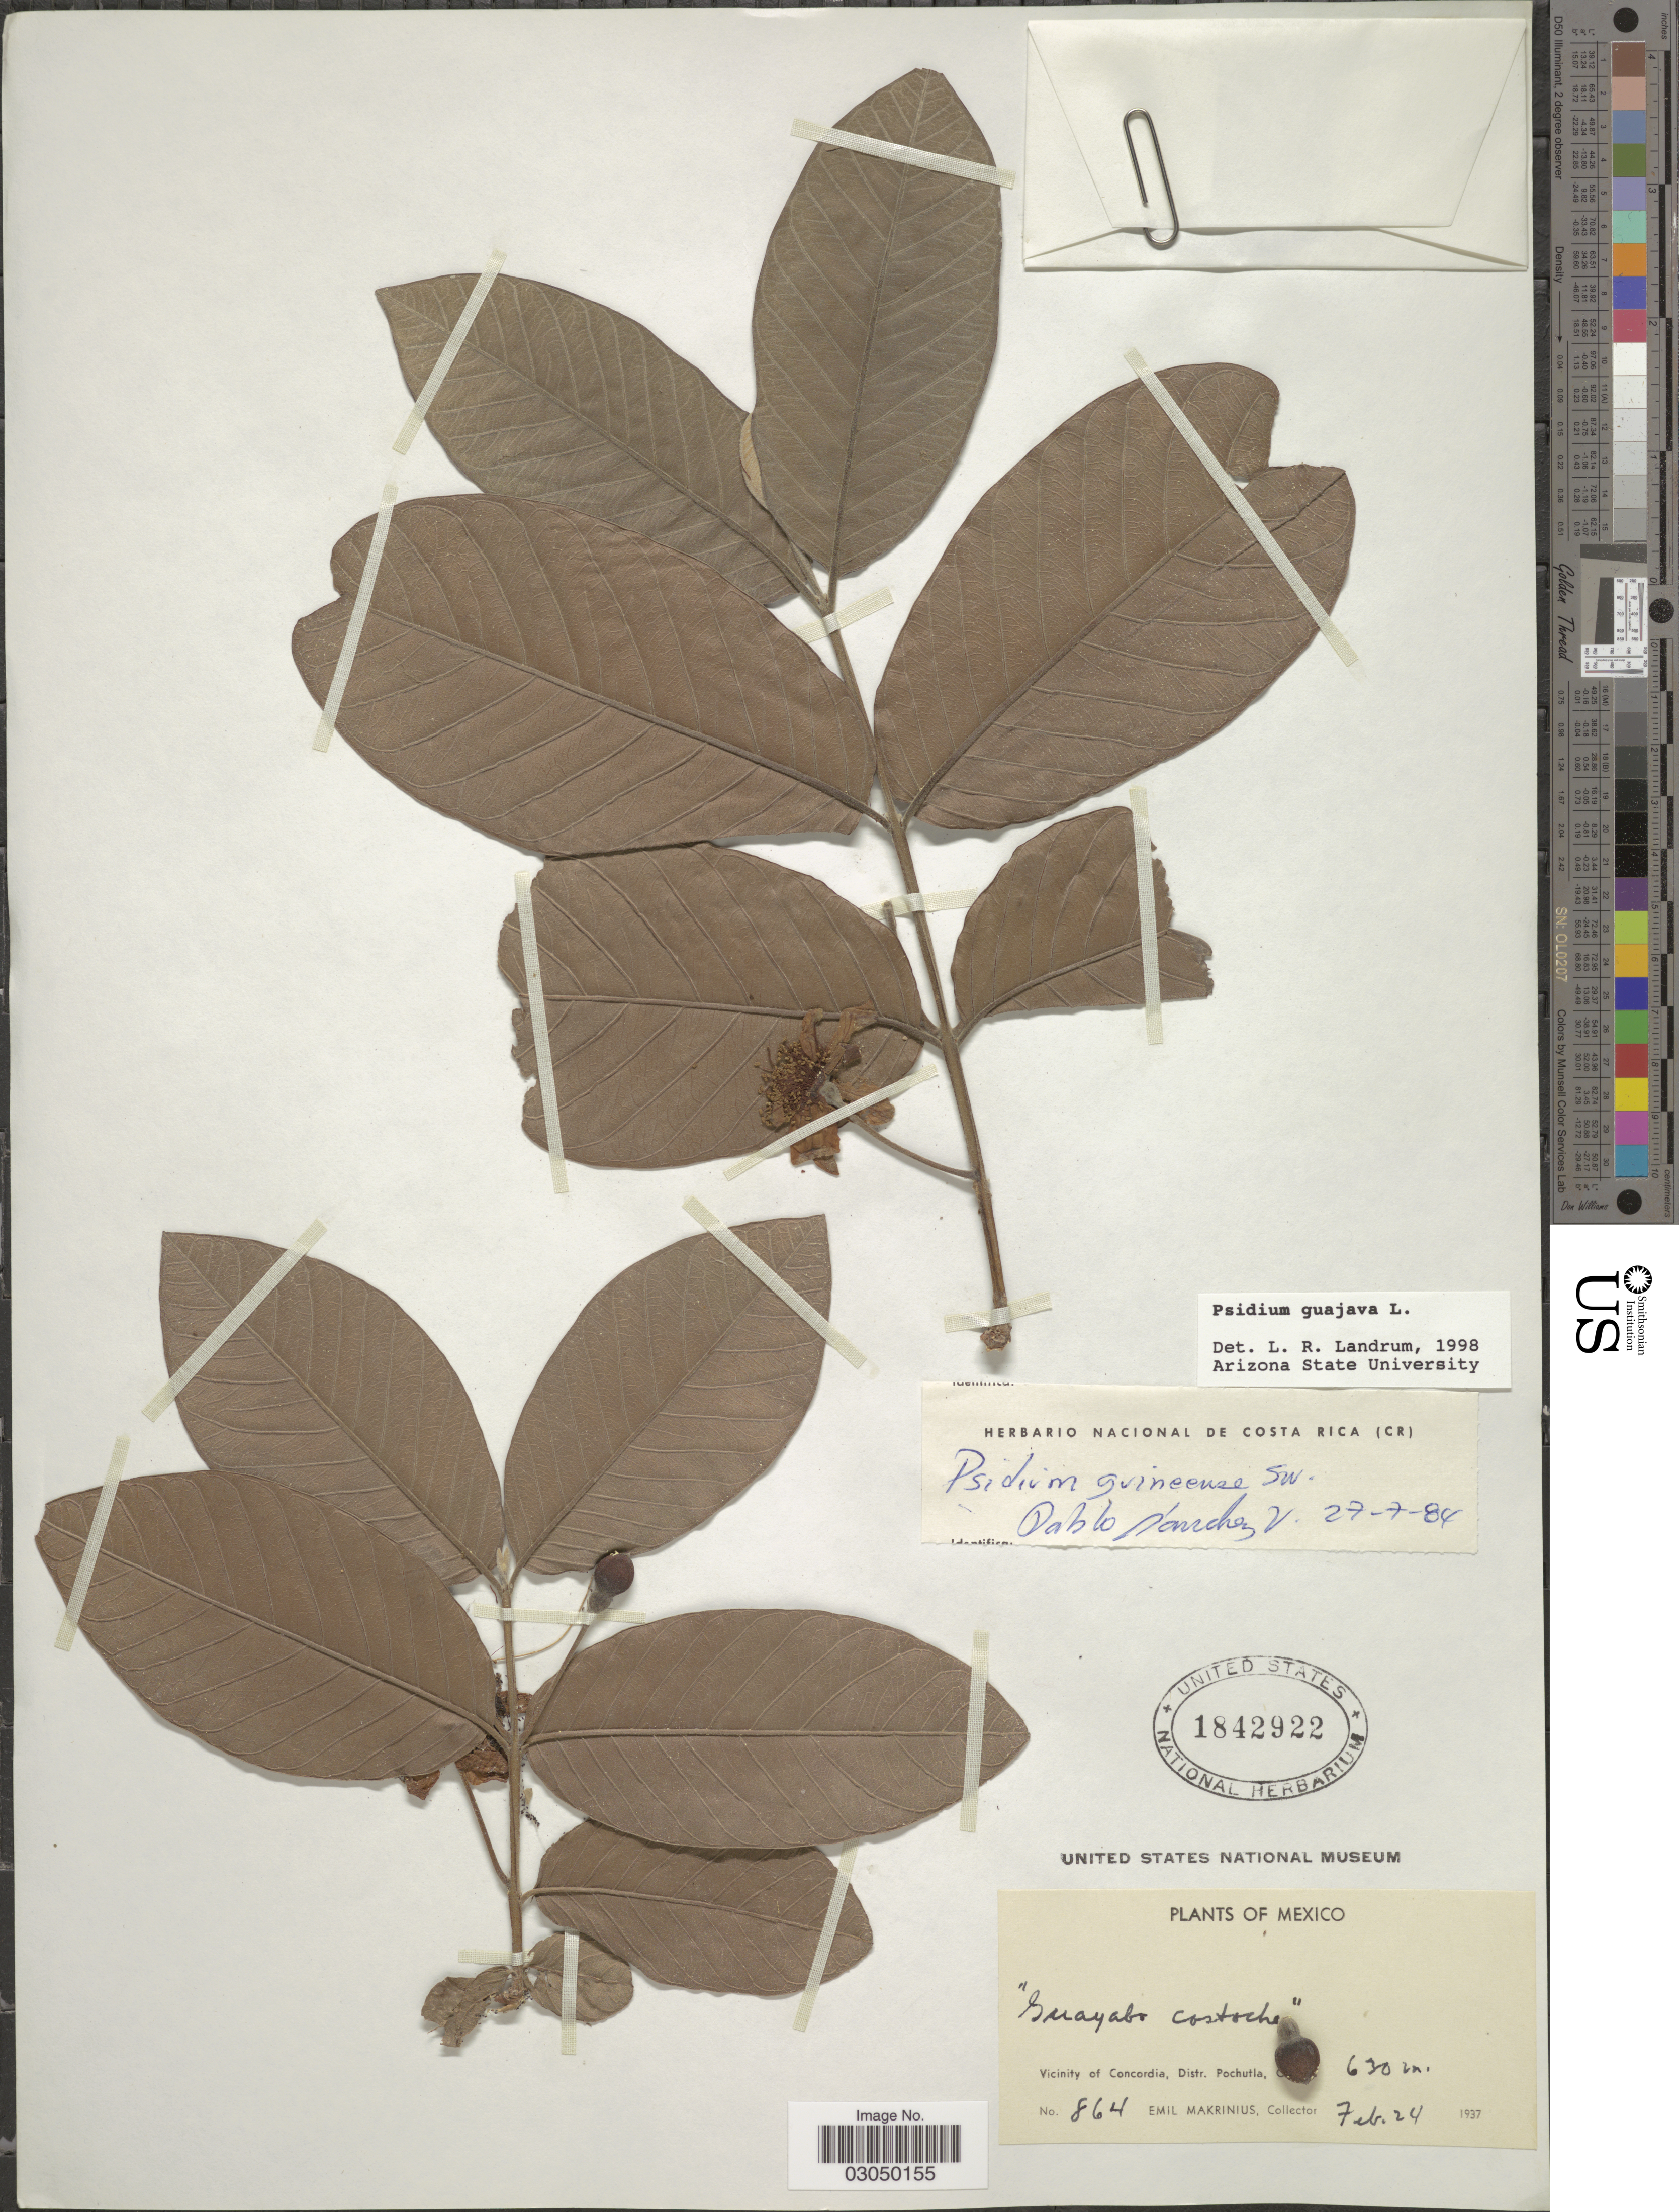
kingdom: Plantae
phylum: Tracheophyta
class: Magnoliopsida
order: Myrtales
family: Myrtaceae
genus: Psidium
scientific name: Psidium guajava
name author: L.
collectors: E. Makrinius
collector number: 964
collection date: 1937-02-24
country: Mexico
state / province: Oaxaca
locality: Vicinity of Concordia, Distr. Pochutla.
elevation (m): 630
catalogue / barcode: US 1842922